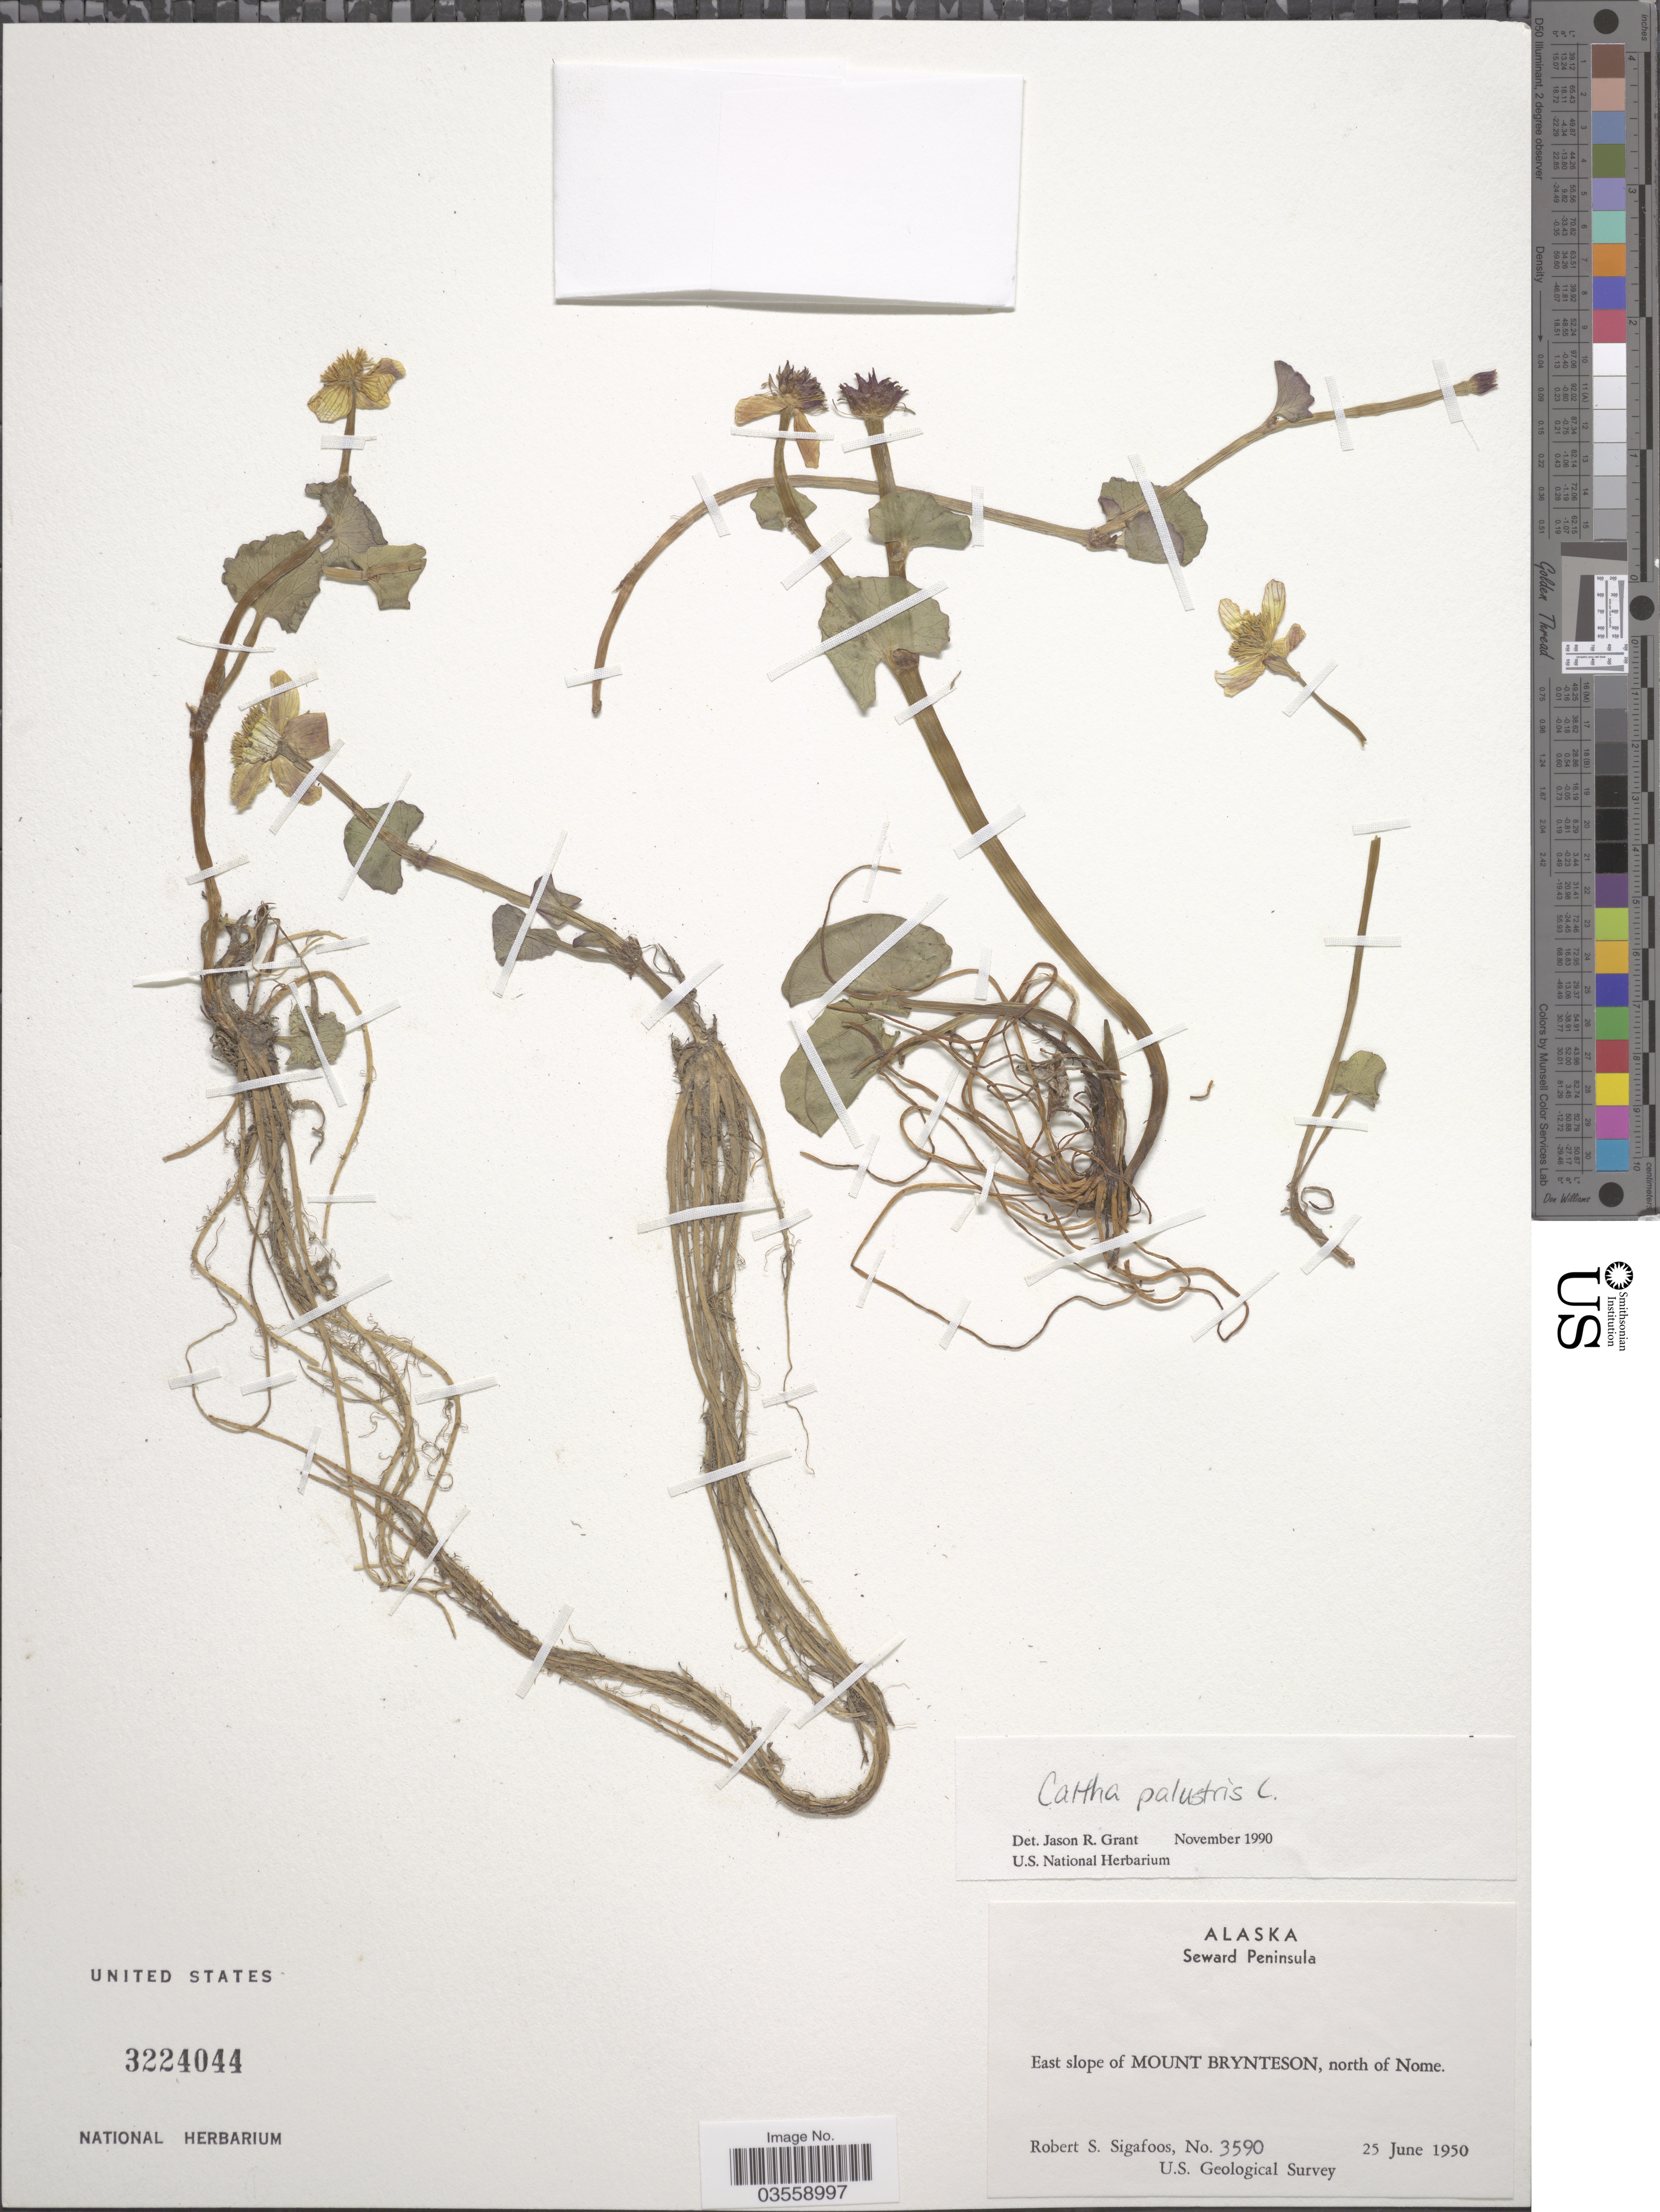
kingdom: Plantae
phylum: Tracheophyta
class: Magnoliopsida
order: Ranunculales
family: Ranunculaceae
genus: Caltha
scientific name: Caltha palustris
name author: L.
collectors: R. Sigafoos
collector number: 3590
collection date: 1950-06-25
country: United States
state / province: Alaska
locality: Seward Peninsula. East slope of Mount Brynteson, north of Nome.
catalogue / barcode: US 3224044